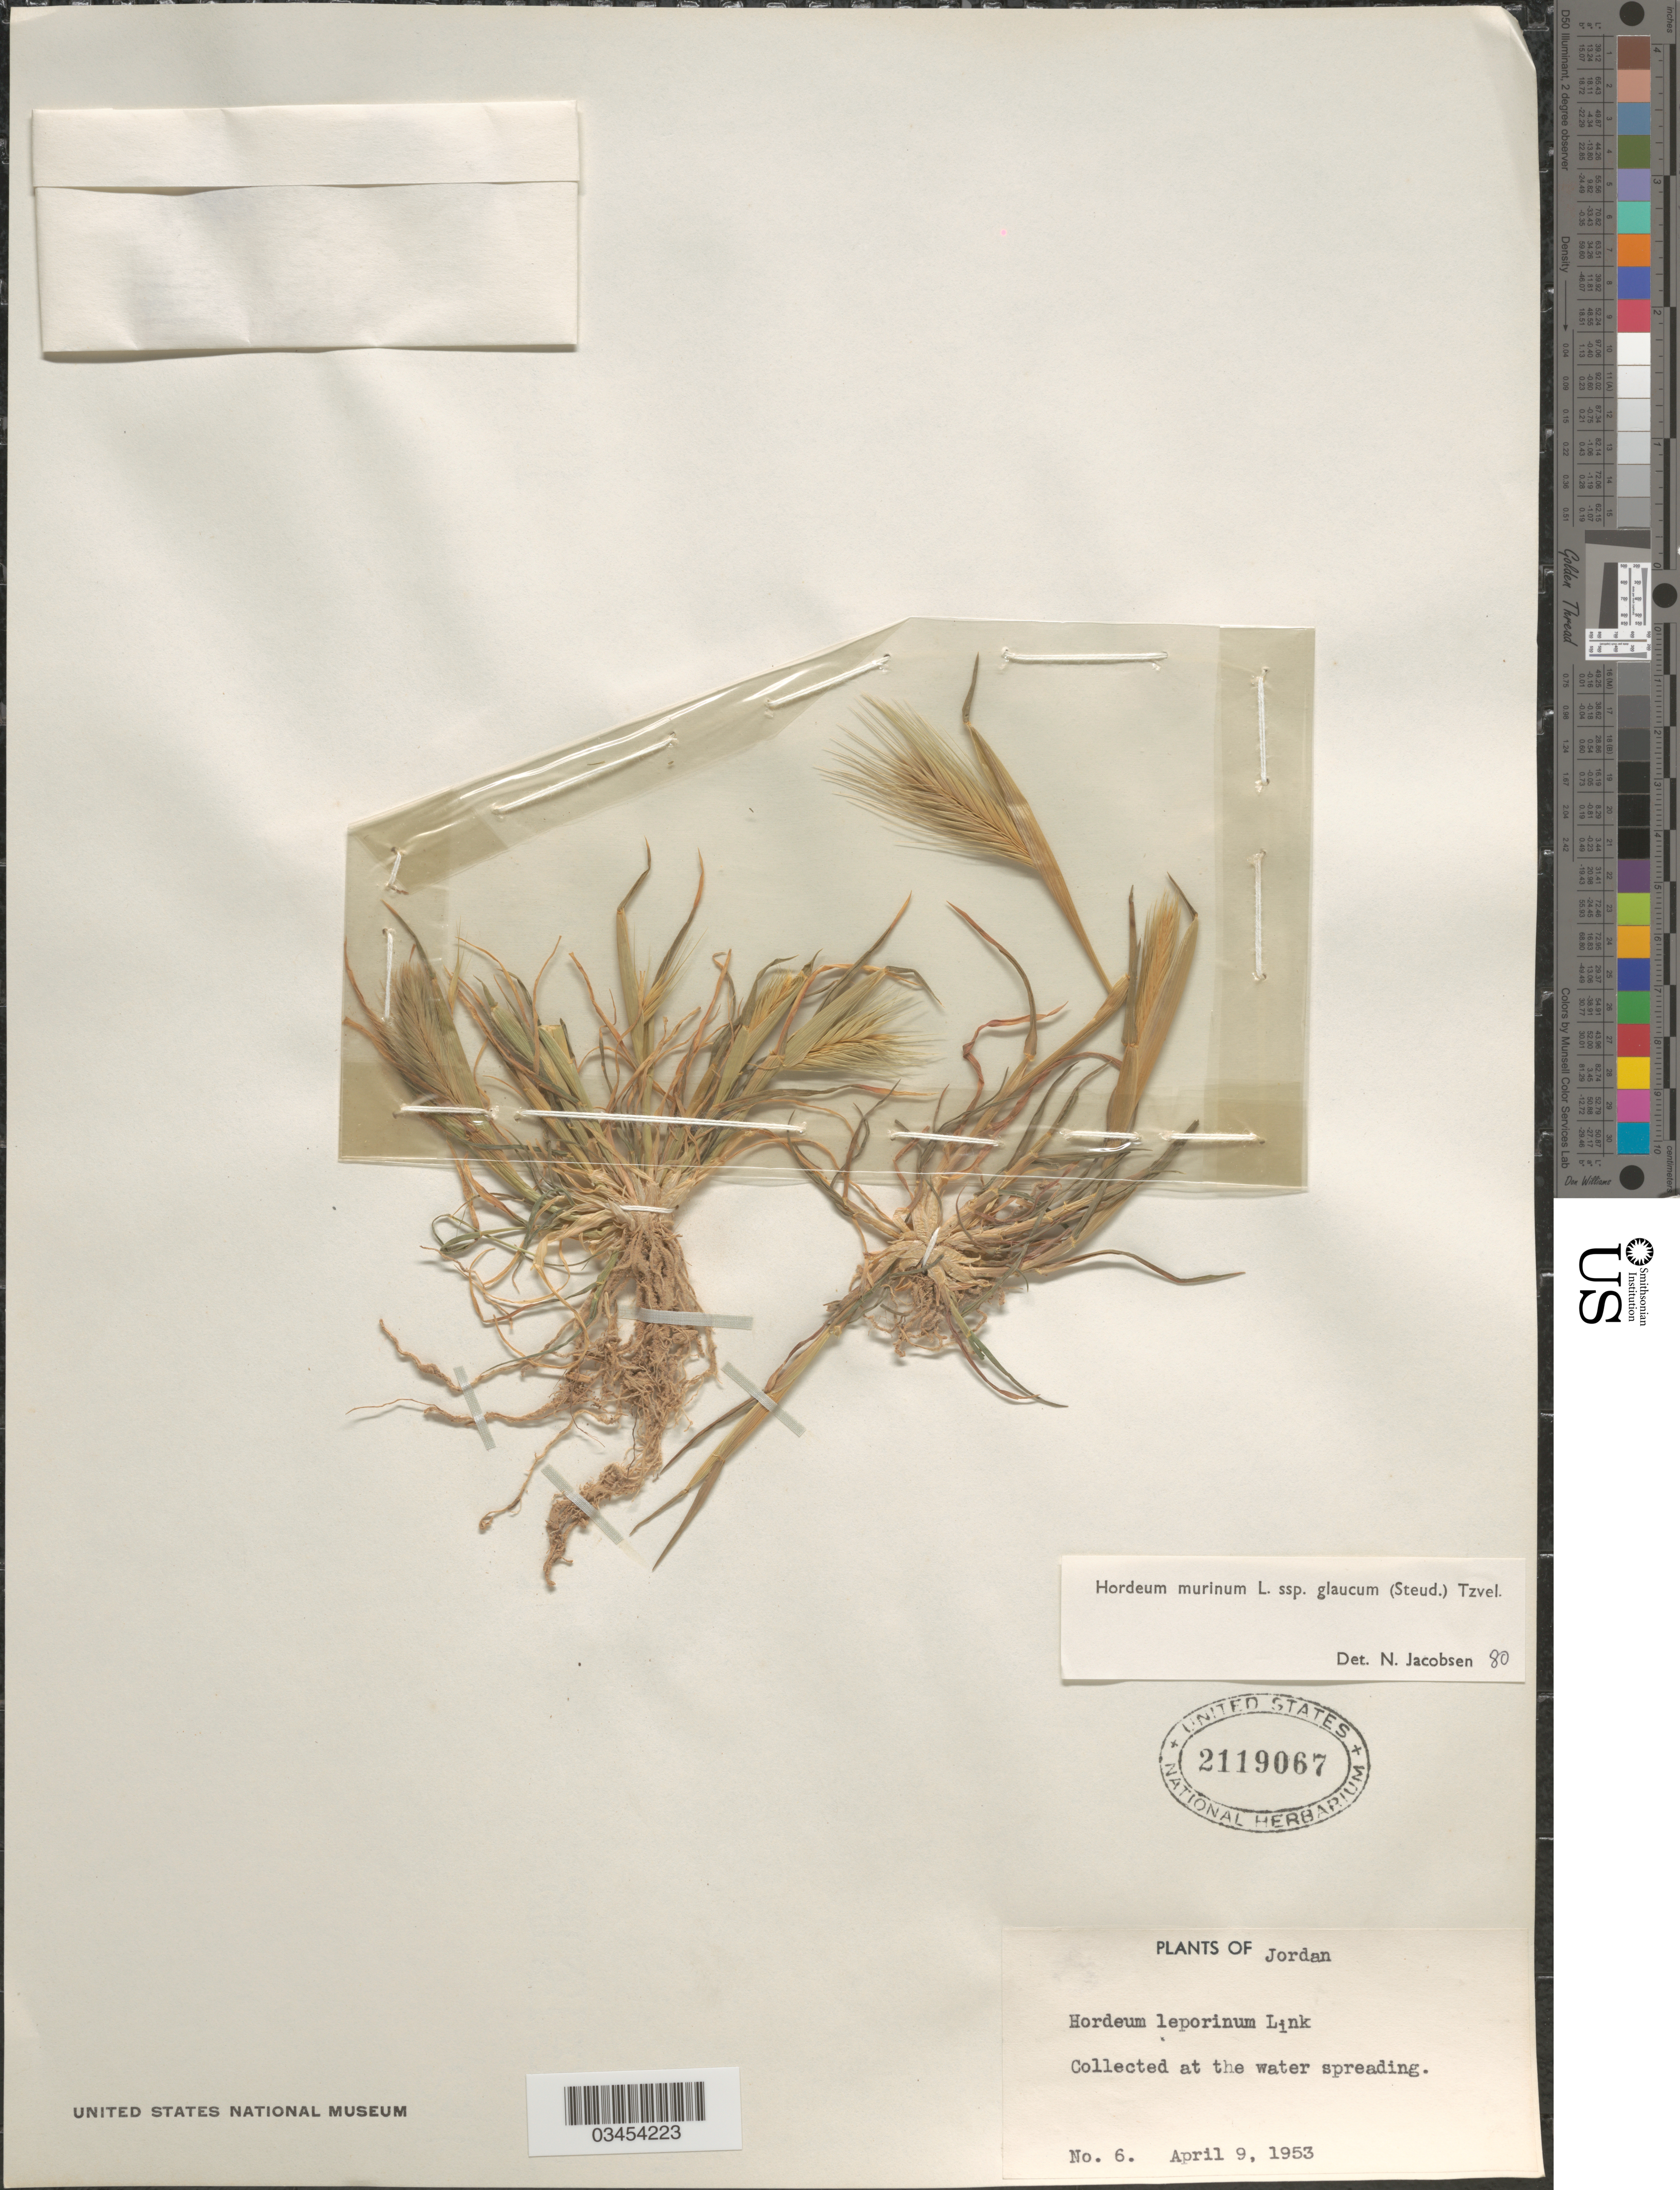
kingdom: Plantae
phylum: Tracheophyta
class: Liliopsida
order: Poales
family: Poaceae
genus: Hordeum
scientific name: Hordeum murinum subsp. glaucum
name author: (Steud.) Tzvelev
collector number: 6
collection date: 1953-04-09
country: Jordan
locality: At the water spreading.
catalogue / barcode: US 2119067